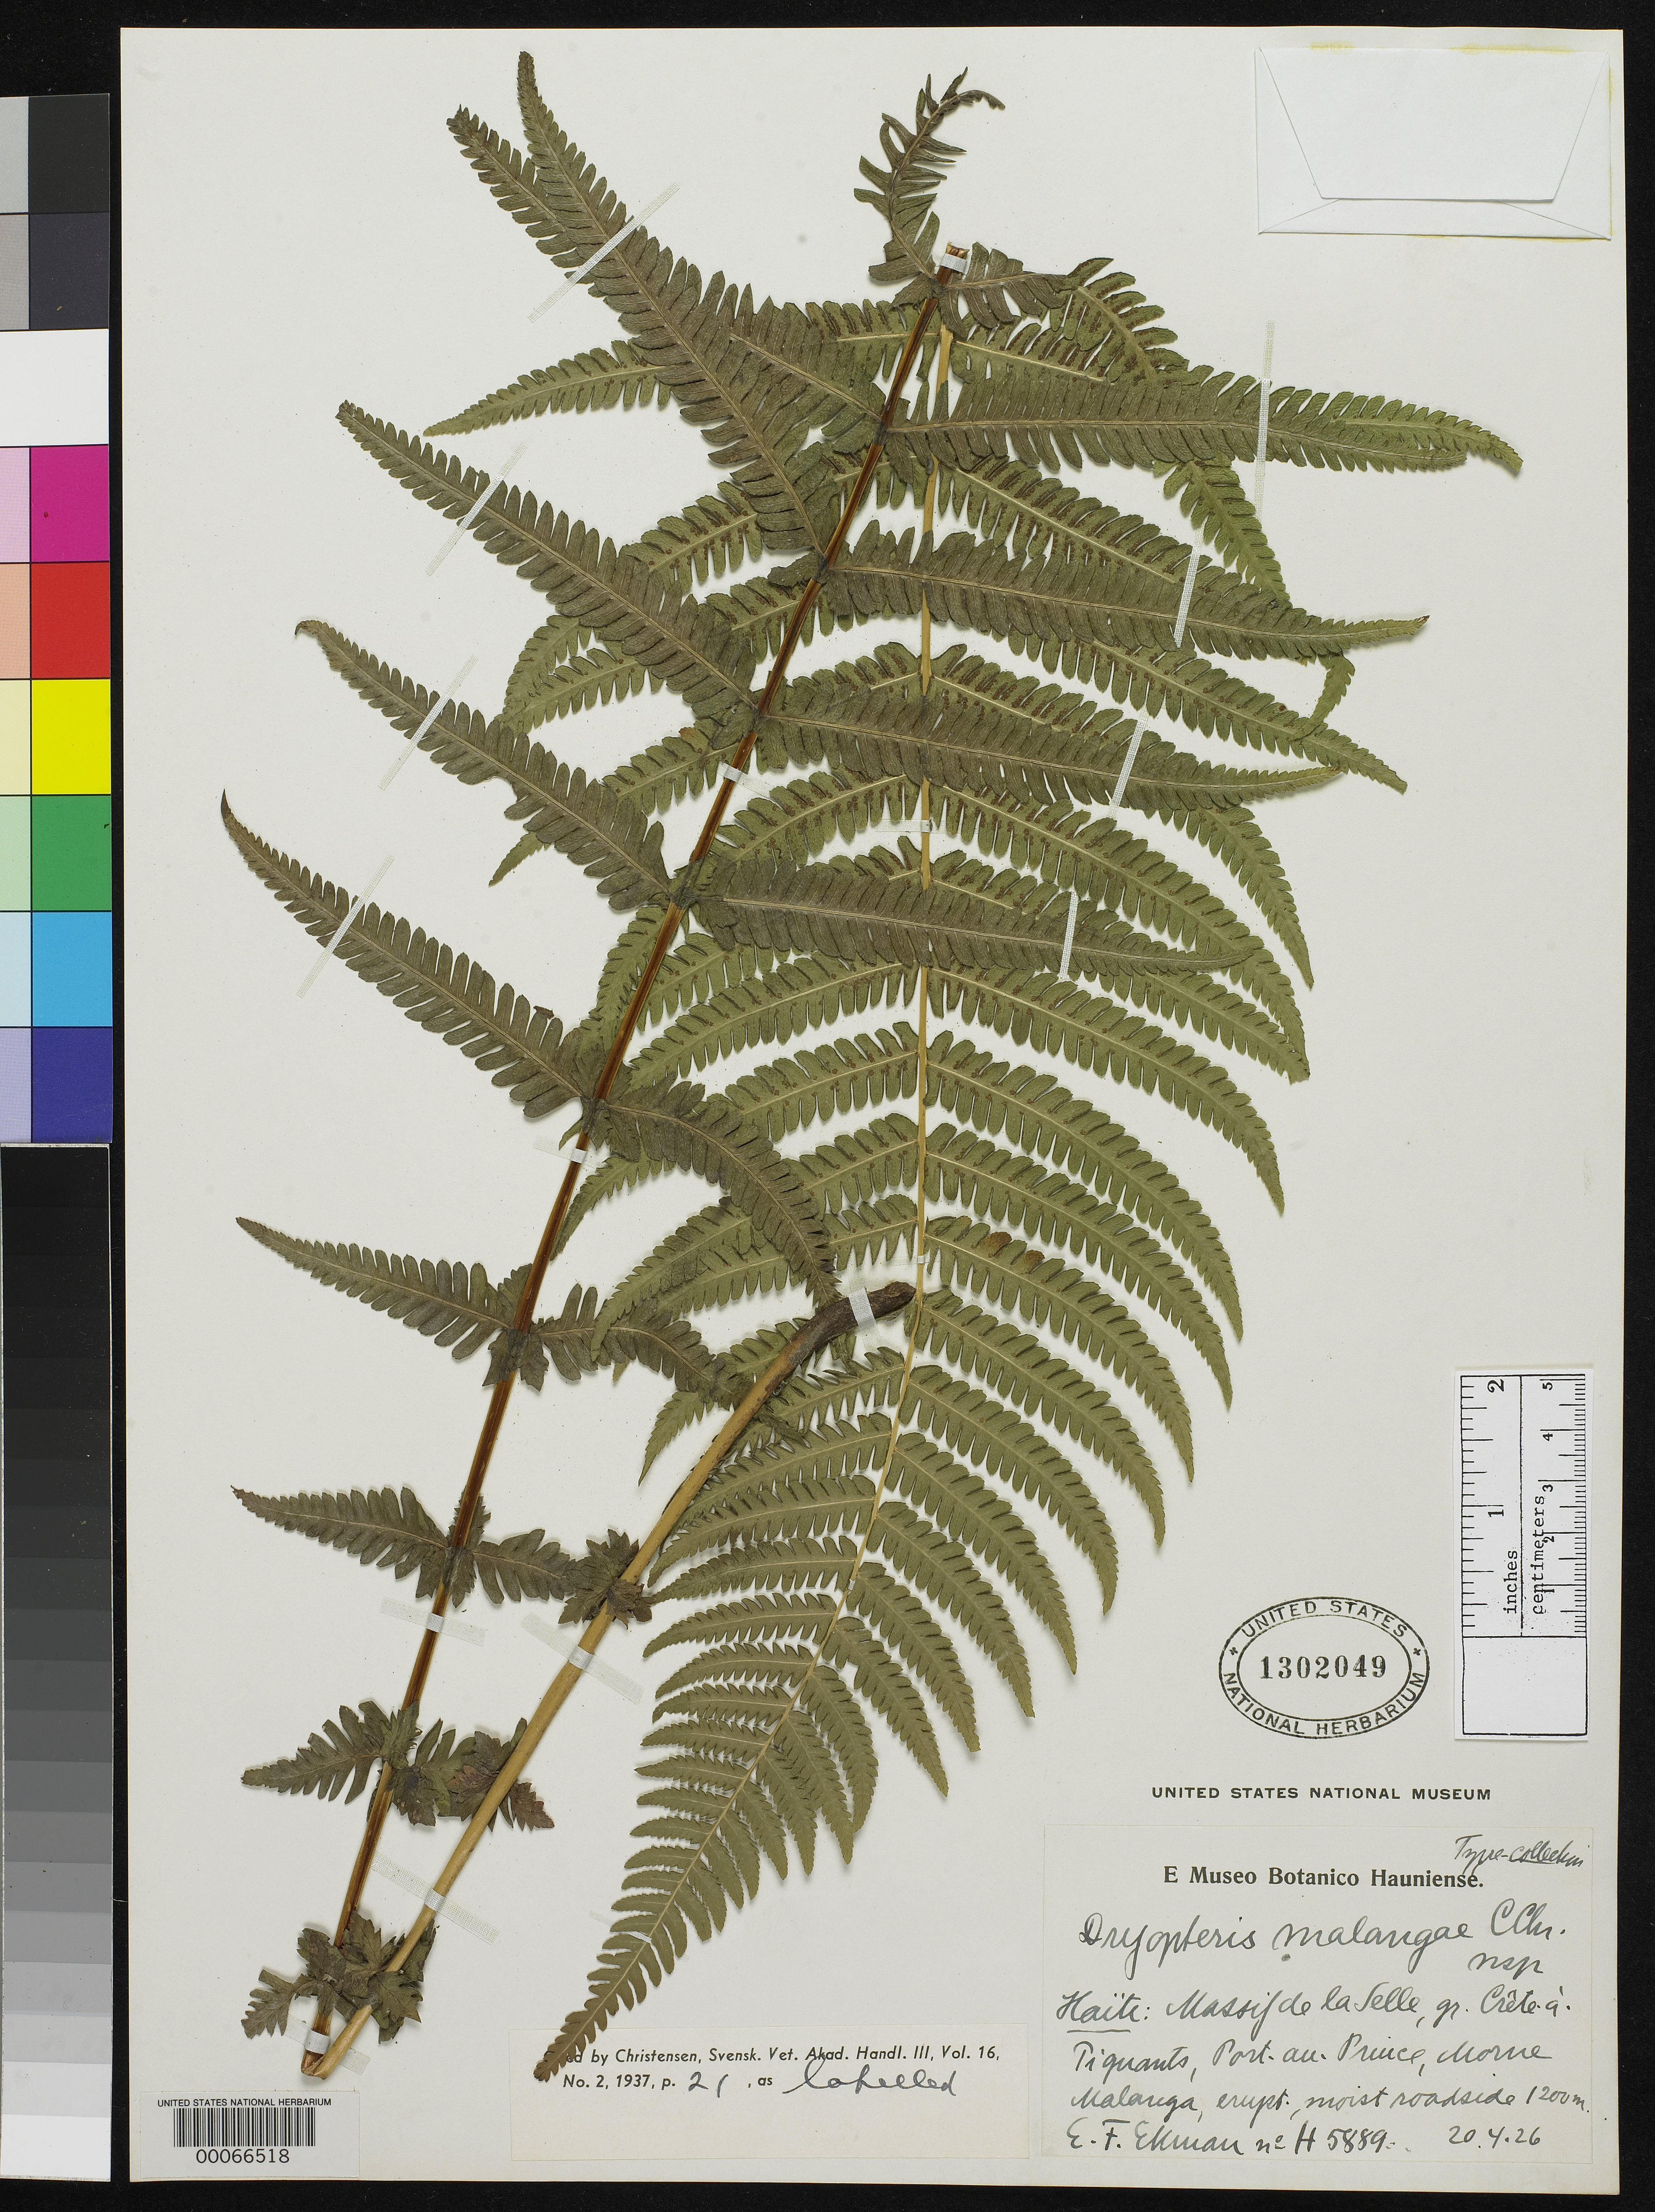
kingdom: Plantae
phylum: Tracheophyta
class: Polypodiopsida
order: Polypodiales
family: Dryopteridaceae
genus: Dryopteris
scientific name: Dryopteris malangae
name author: C. Chr.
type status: Isotype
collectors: E. L. Ekman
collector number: H5889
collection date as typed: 20 Apr 1926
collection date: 1926-04-20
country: Haiti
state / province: Ouest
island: Hispaniola Island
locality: Gran Crete-a-Piquants, M. Malanga.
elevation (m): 1200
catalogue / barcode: US 1302049